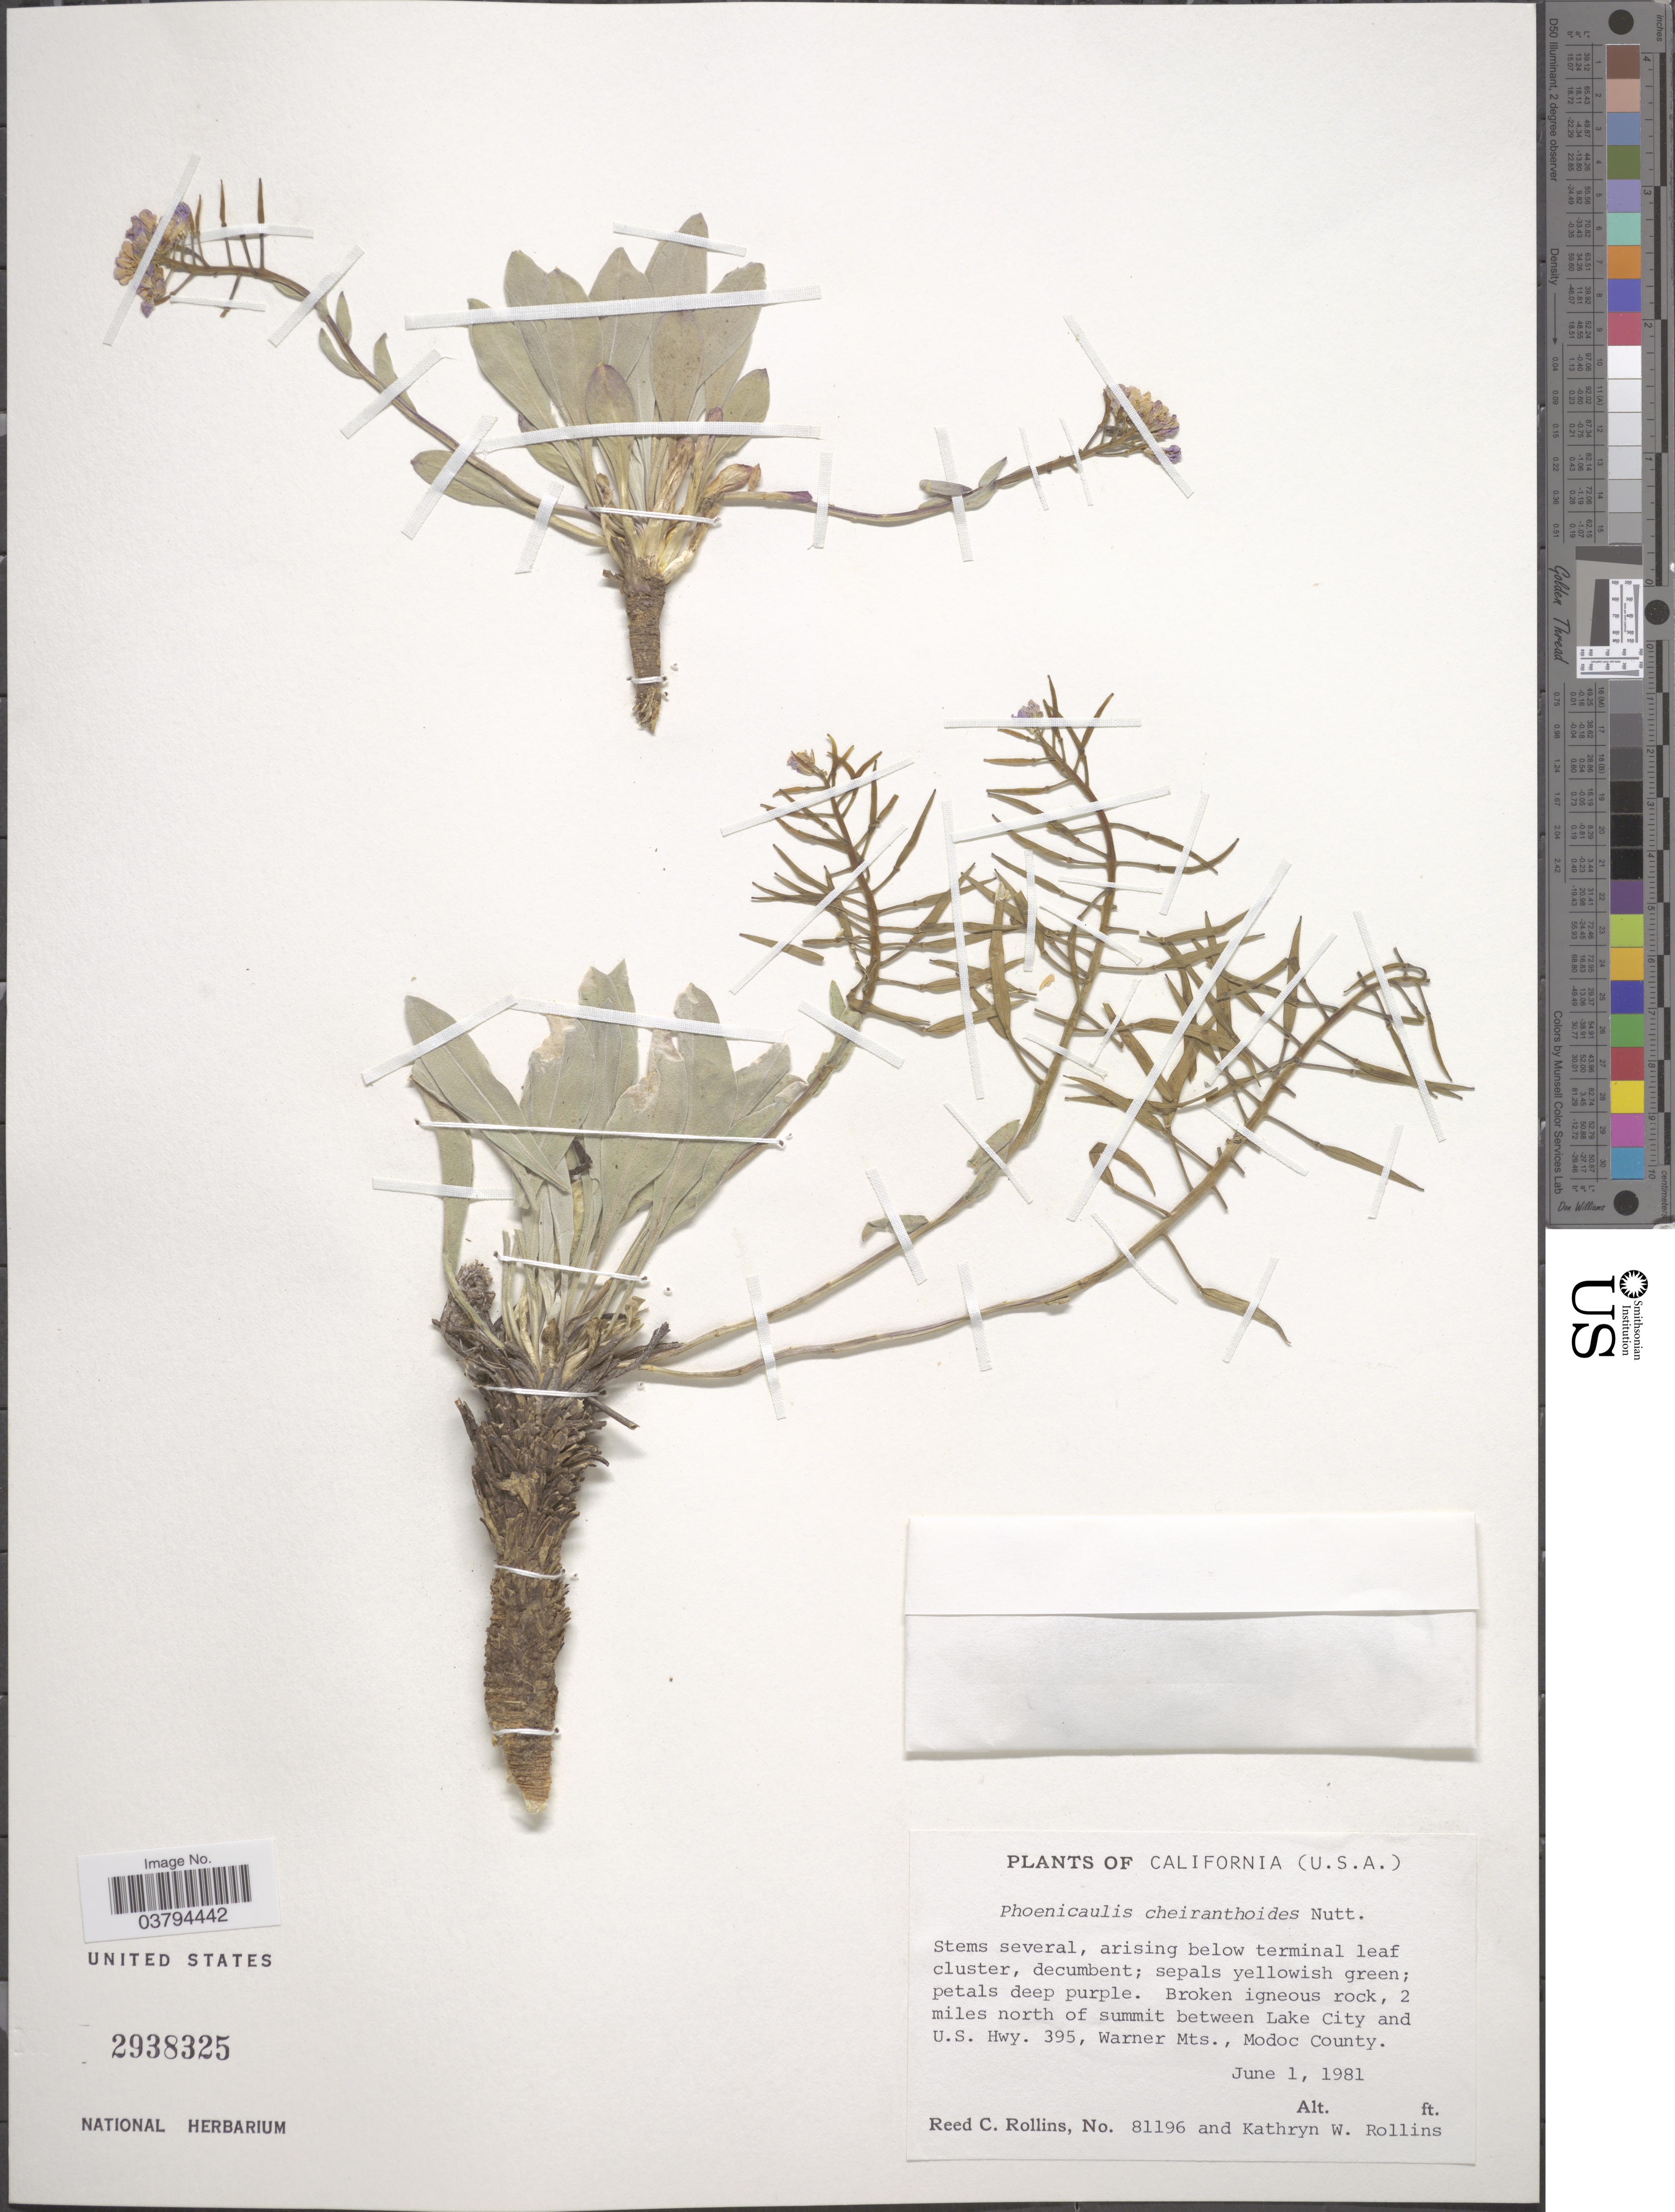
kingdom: Plantae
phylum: Tracheophyta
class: Magnoliopsida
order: Brassicales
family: Brassicaceae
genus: Phoenicaulis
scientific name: Phoenicaulis cheiranthoides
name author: Nutt.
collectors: R. C. Rollins & K. W. Rollins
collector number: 81196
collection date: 1981-06-01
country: United States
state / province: California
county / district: Modoc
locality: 2 miles north of summit between Lake City and U.S. Hwy. 395, Warner Mts., Modoc County.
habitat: broken igneous rock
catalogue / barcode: US 2938325